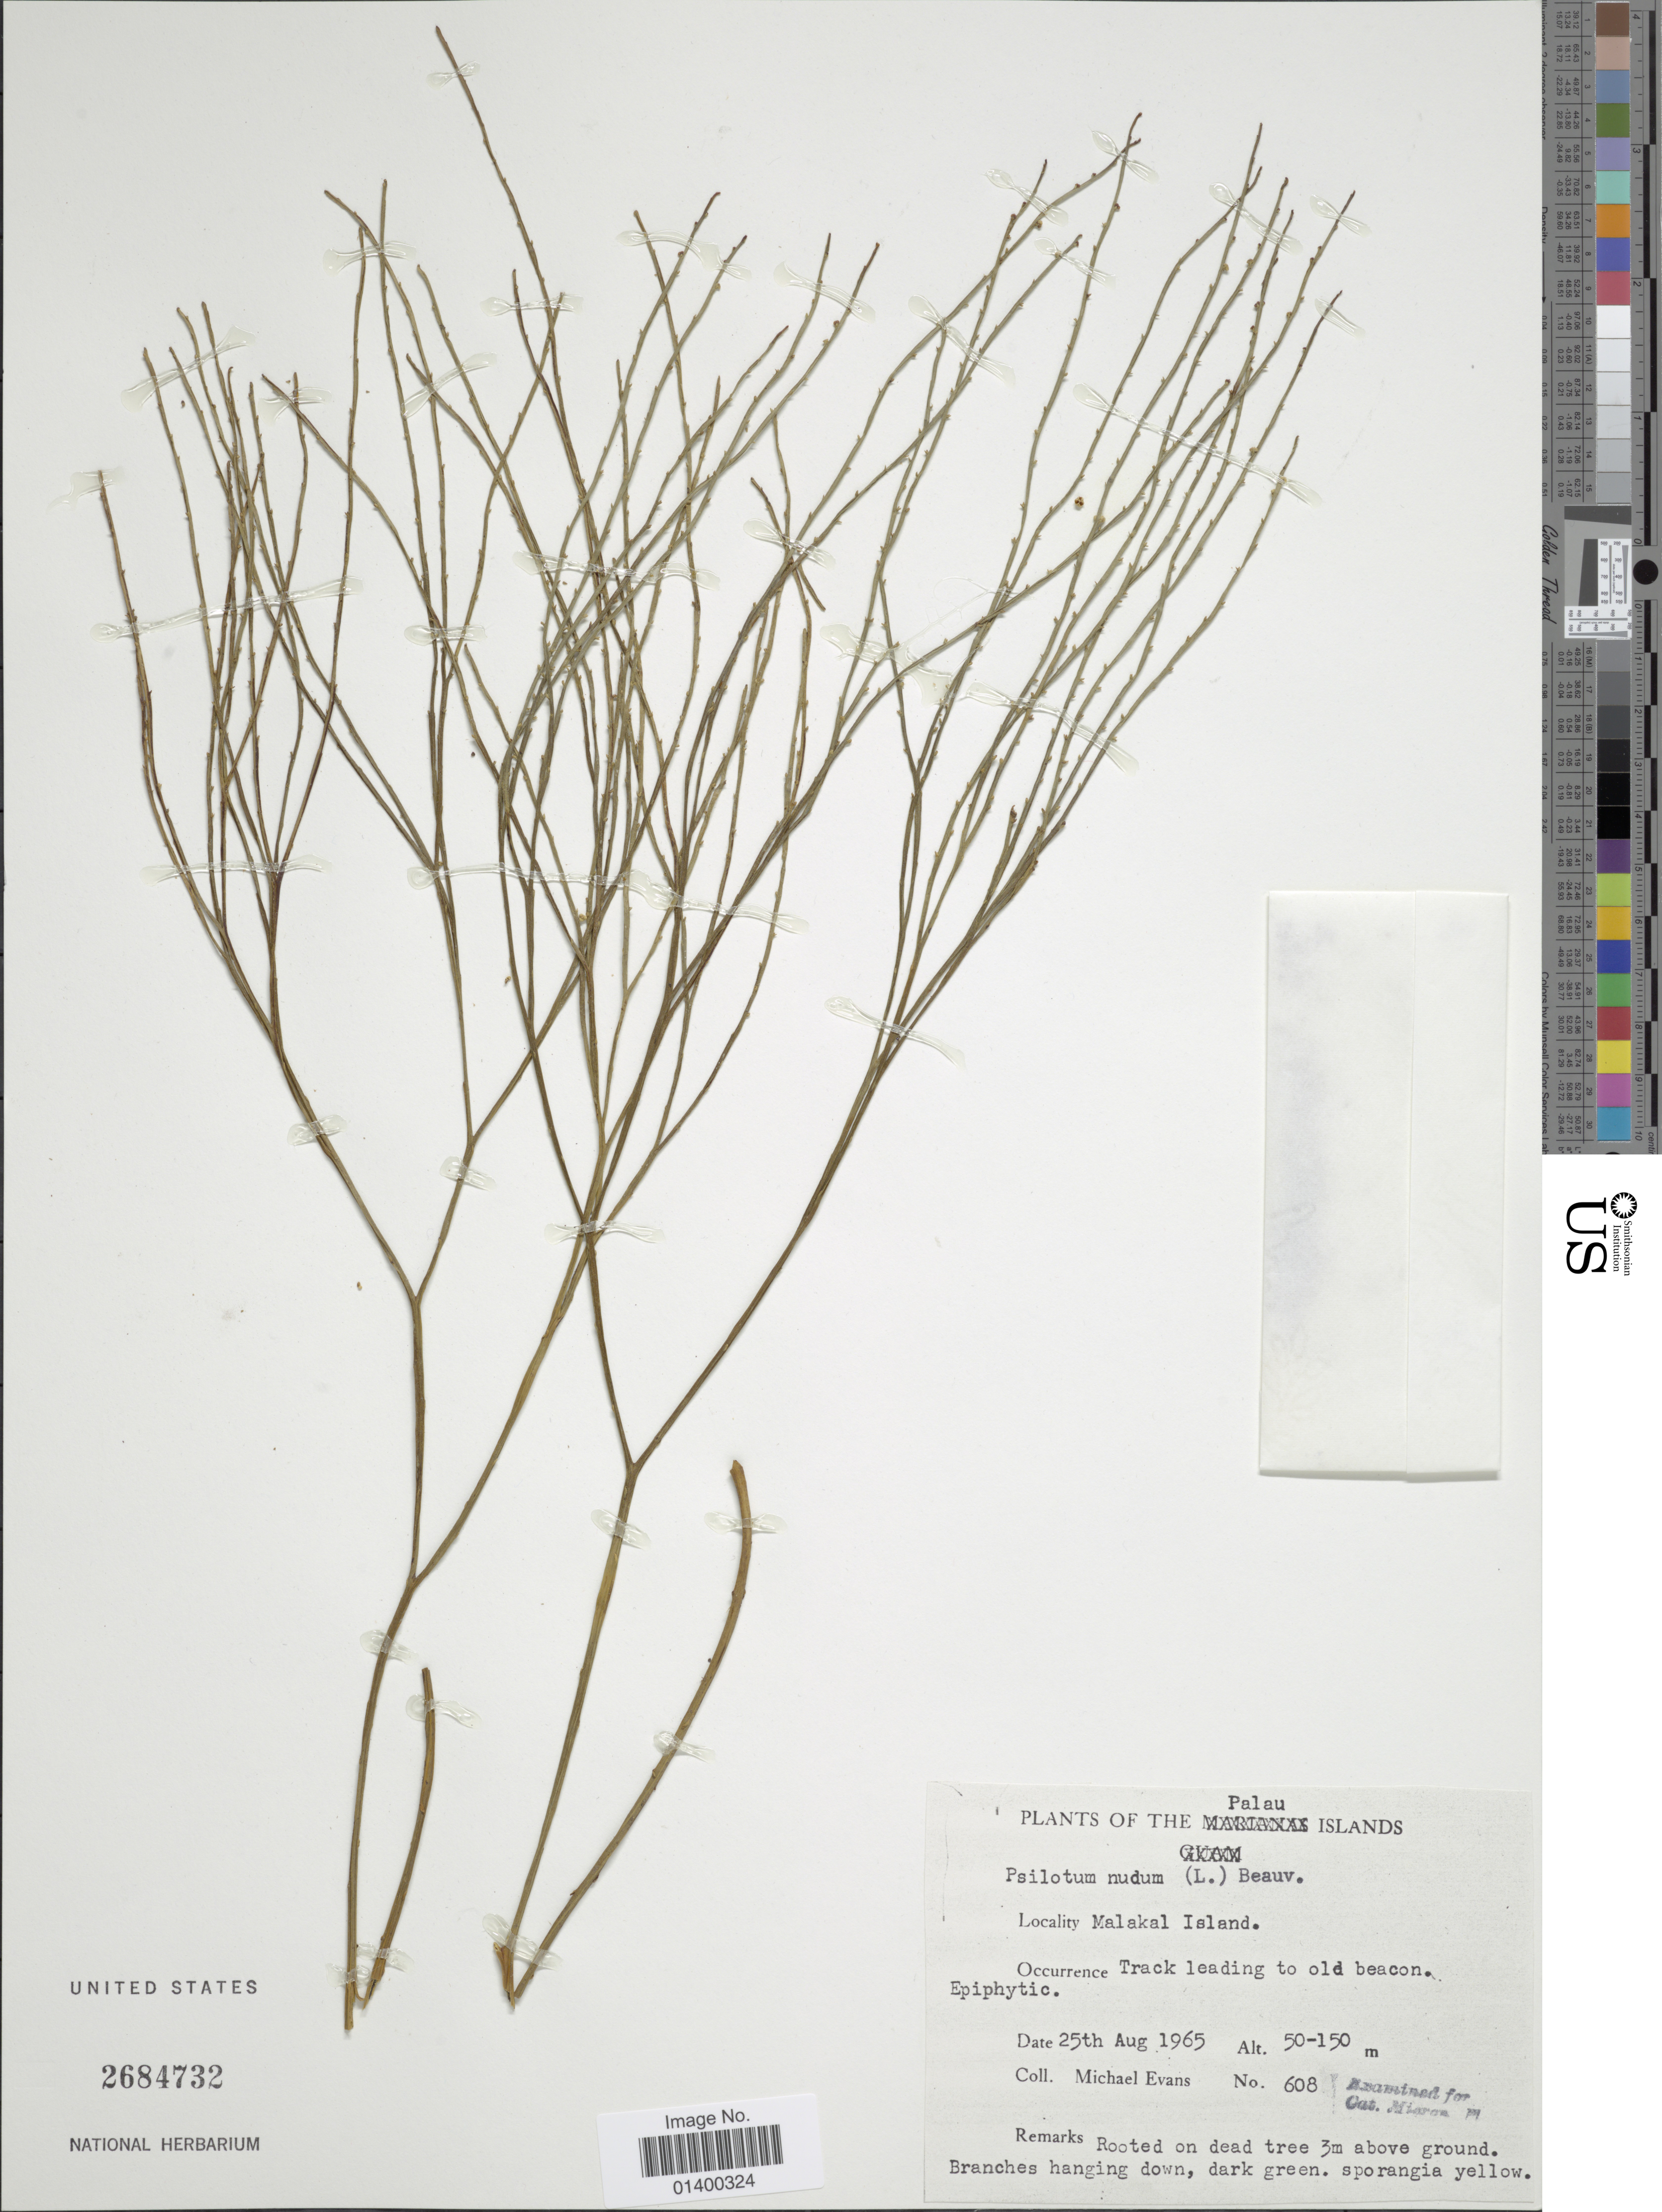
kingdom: Plantae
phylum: Tracheophyta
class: Polypodiopsida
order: Psilotales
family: Psilotaceae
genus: Psilotum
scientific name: Psilotum nudum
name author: (L.) P. Beauv.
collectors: M. Evans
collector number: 608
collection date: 1965-08-25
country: Palau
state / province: Koror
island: Ngemelachel [Malakal]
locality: Palau Islands, Malakal Island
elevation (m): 50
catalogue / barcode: US 2684732